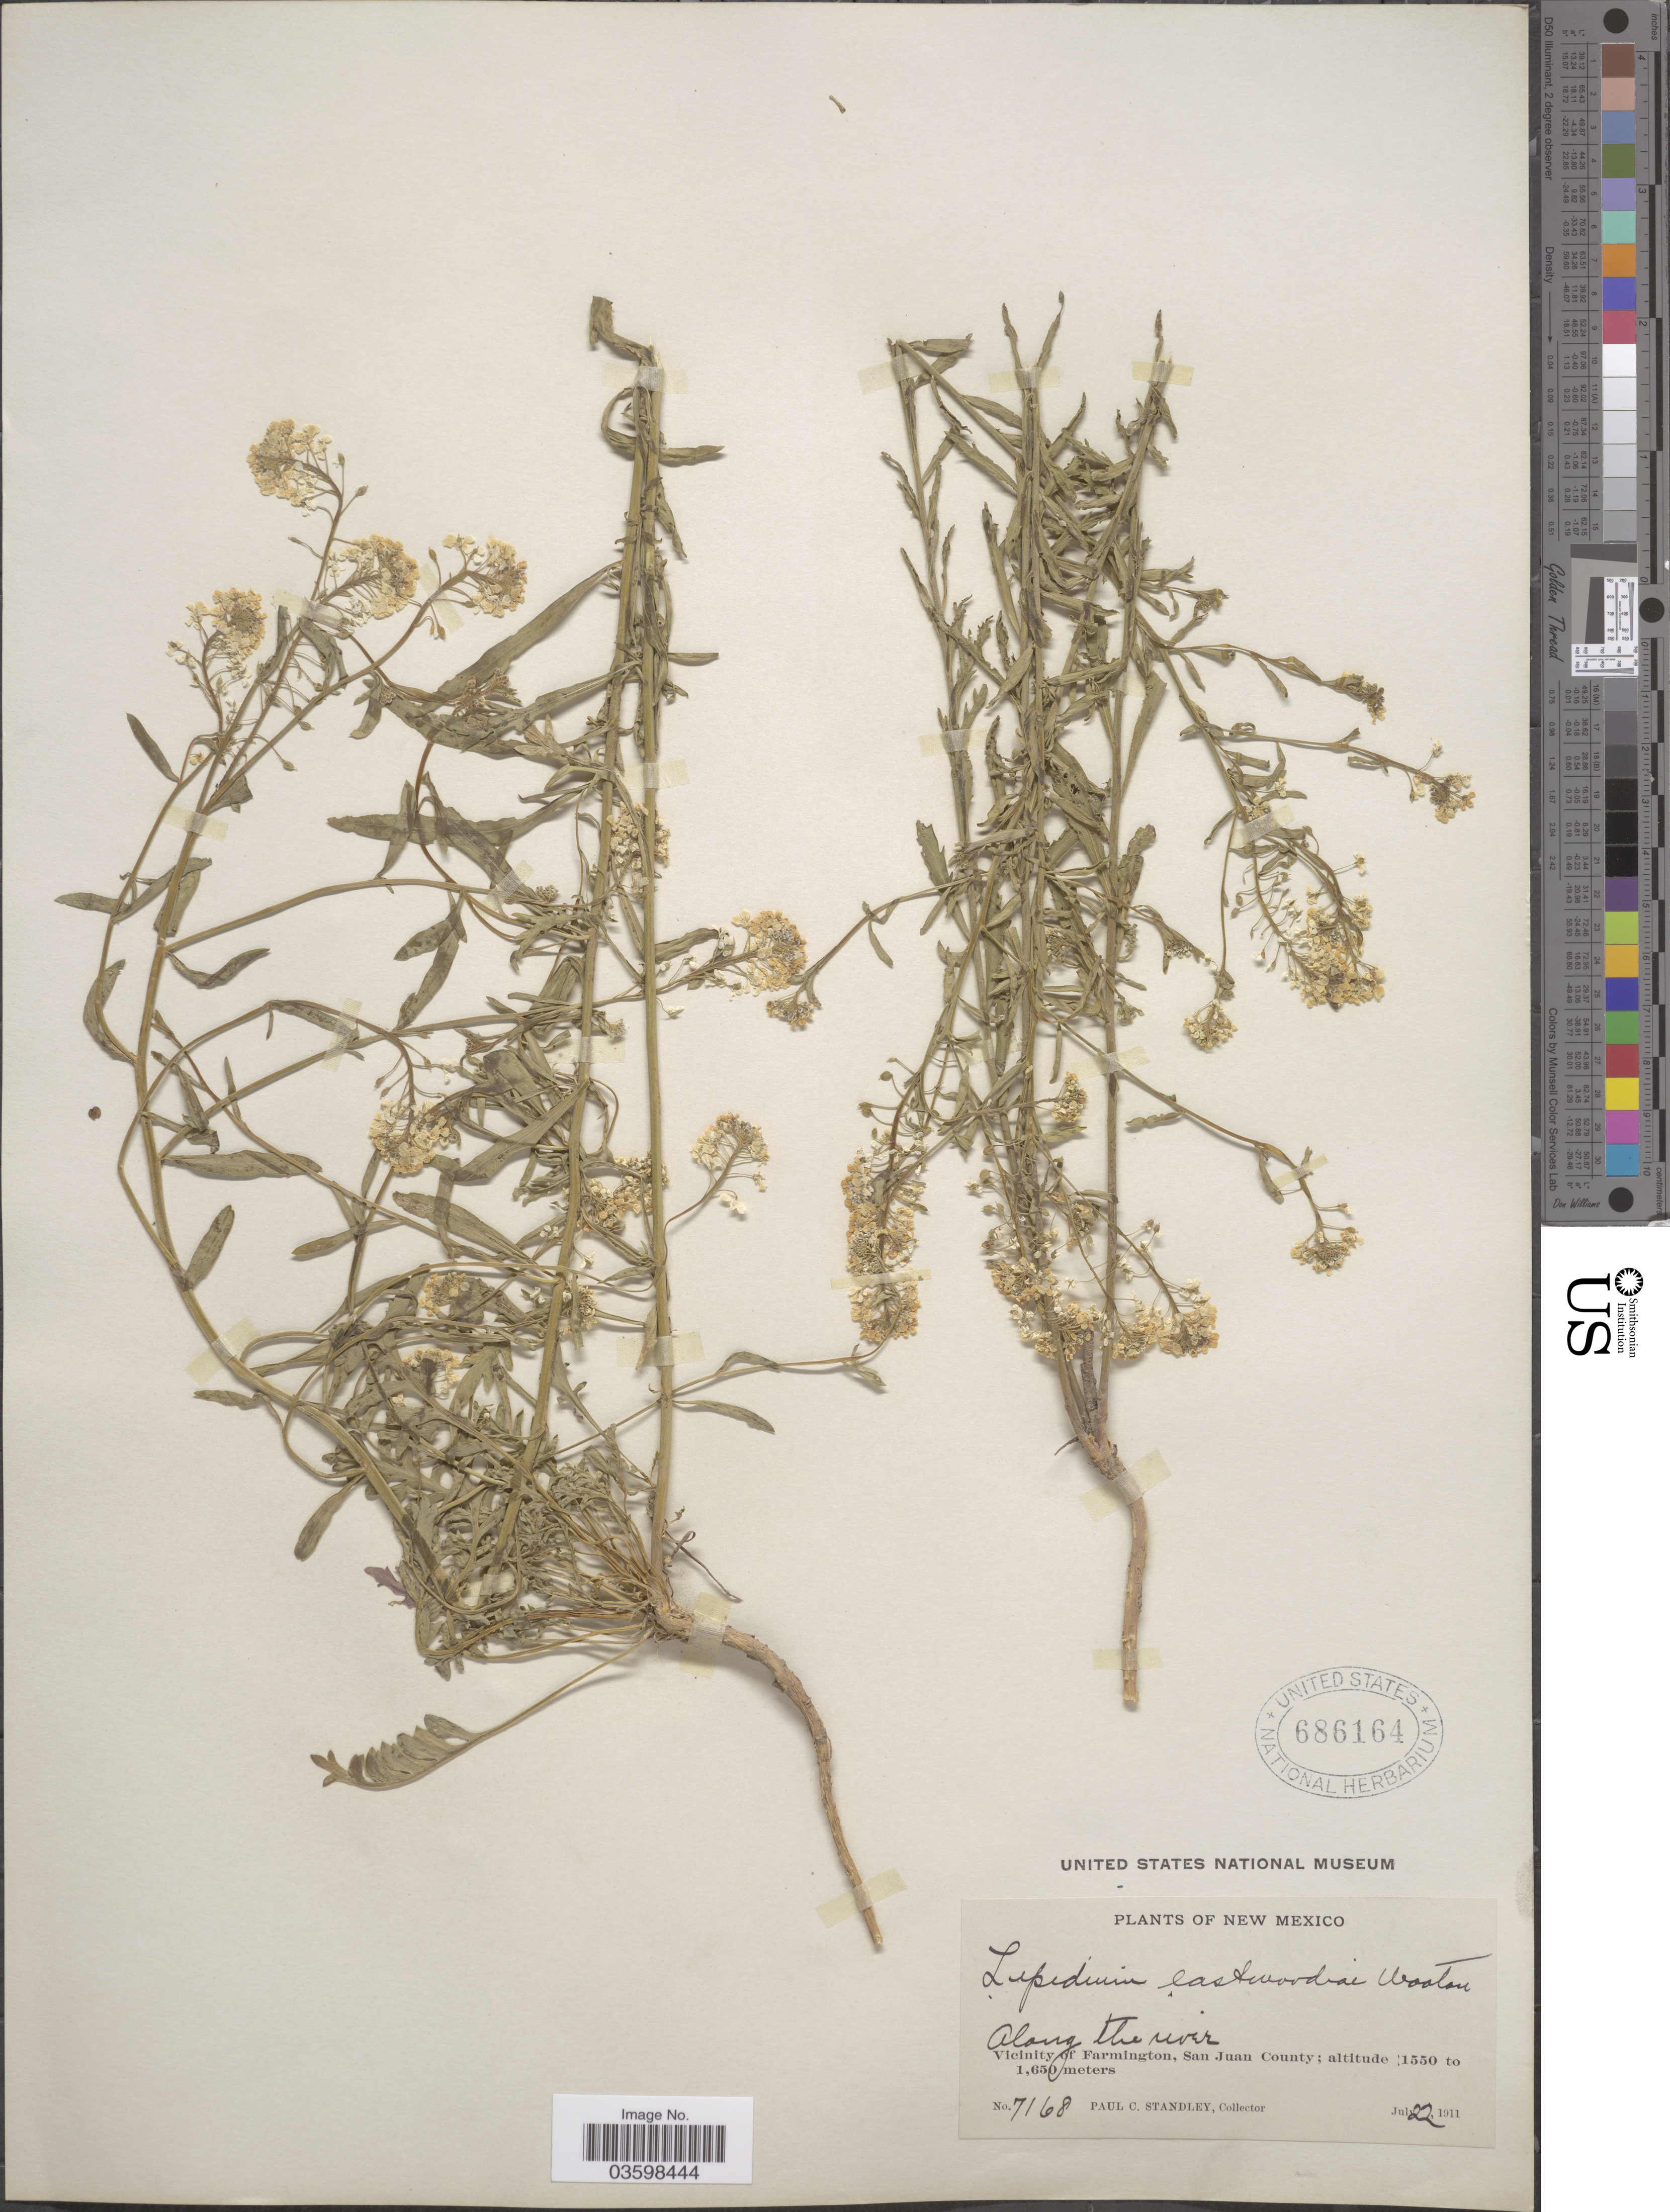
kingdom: Plantae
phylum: Tracheophyta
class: Magnoliopsida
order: Brassicales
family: Brassicaceae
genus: Lepidium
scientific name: Lepidium eastwoodiae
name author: Wooton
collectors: P. C. Standley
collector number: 7168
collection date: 1911-07-22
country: United States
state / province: New Mexico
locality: Along the river. Vicinity of Farmington, San Juan County.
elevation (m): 1550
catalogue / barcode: US 686164